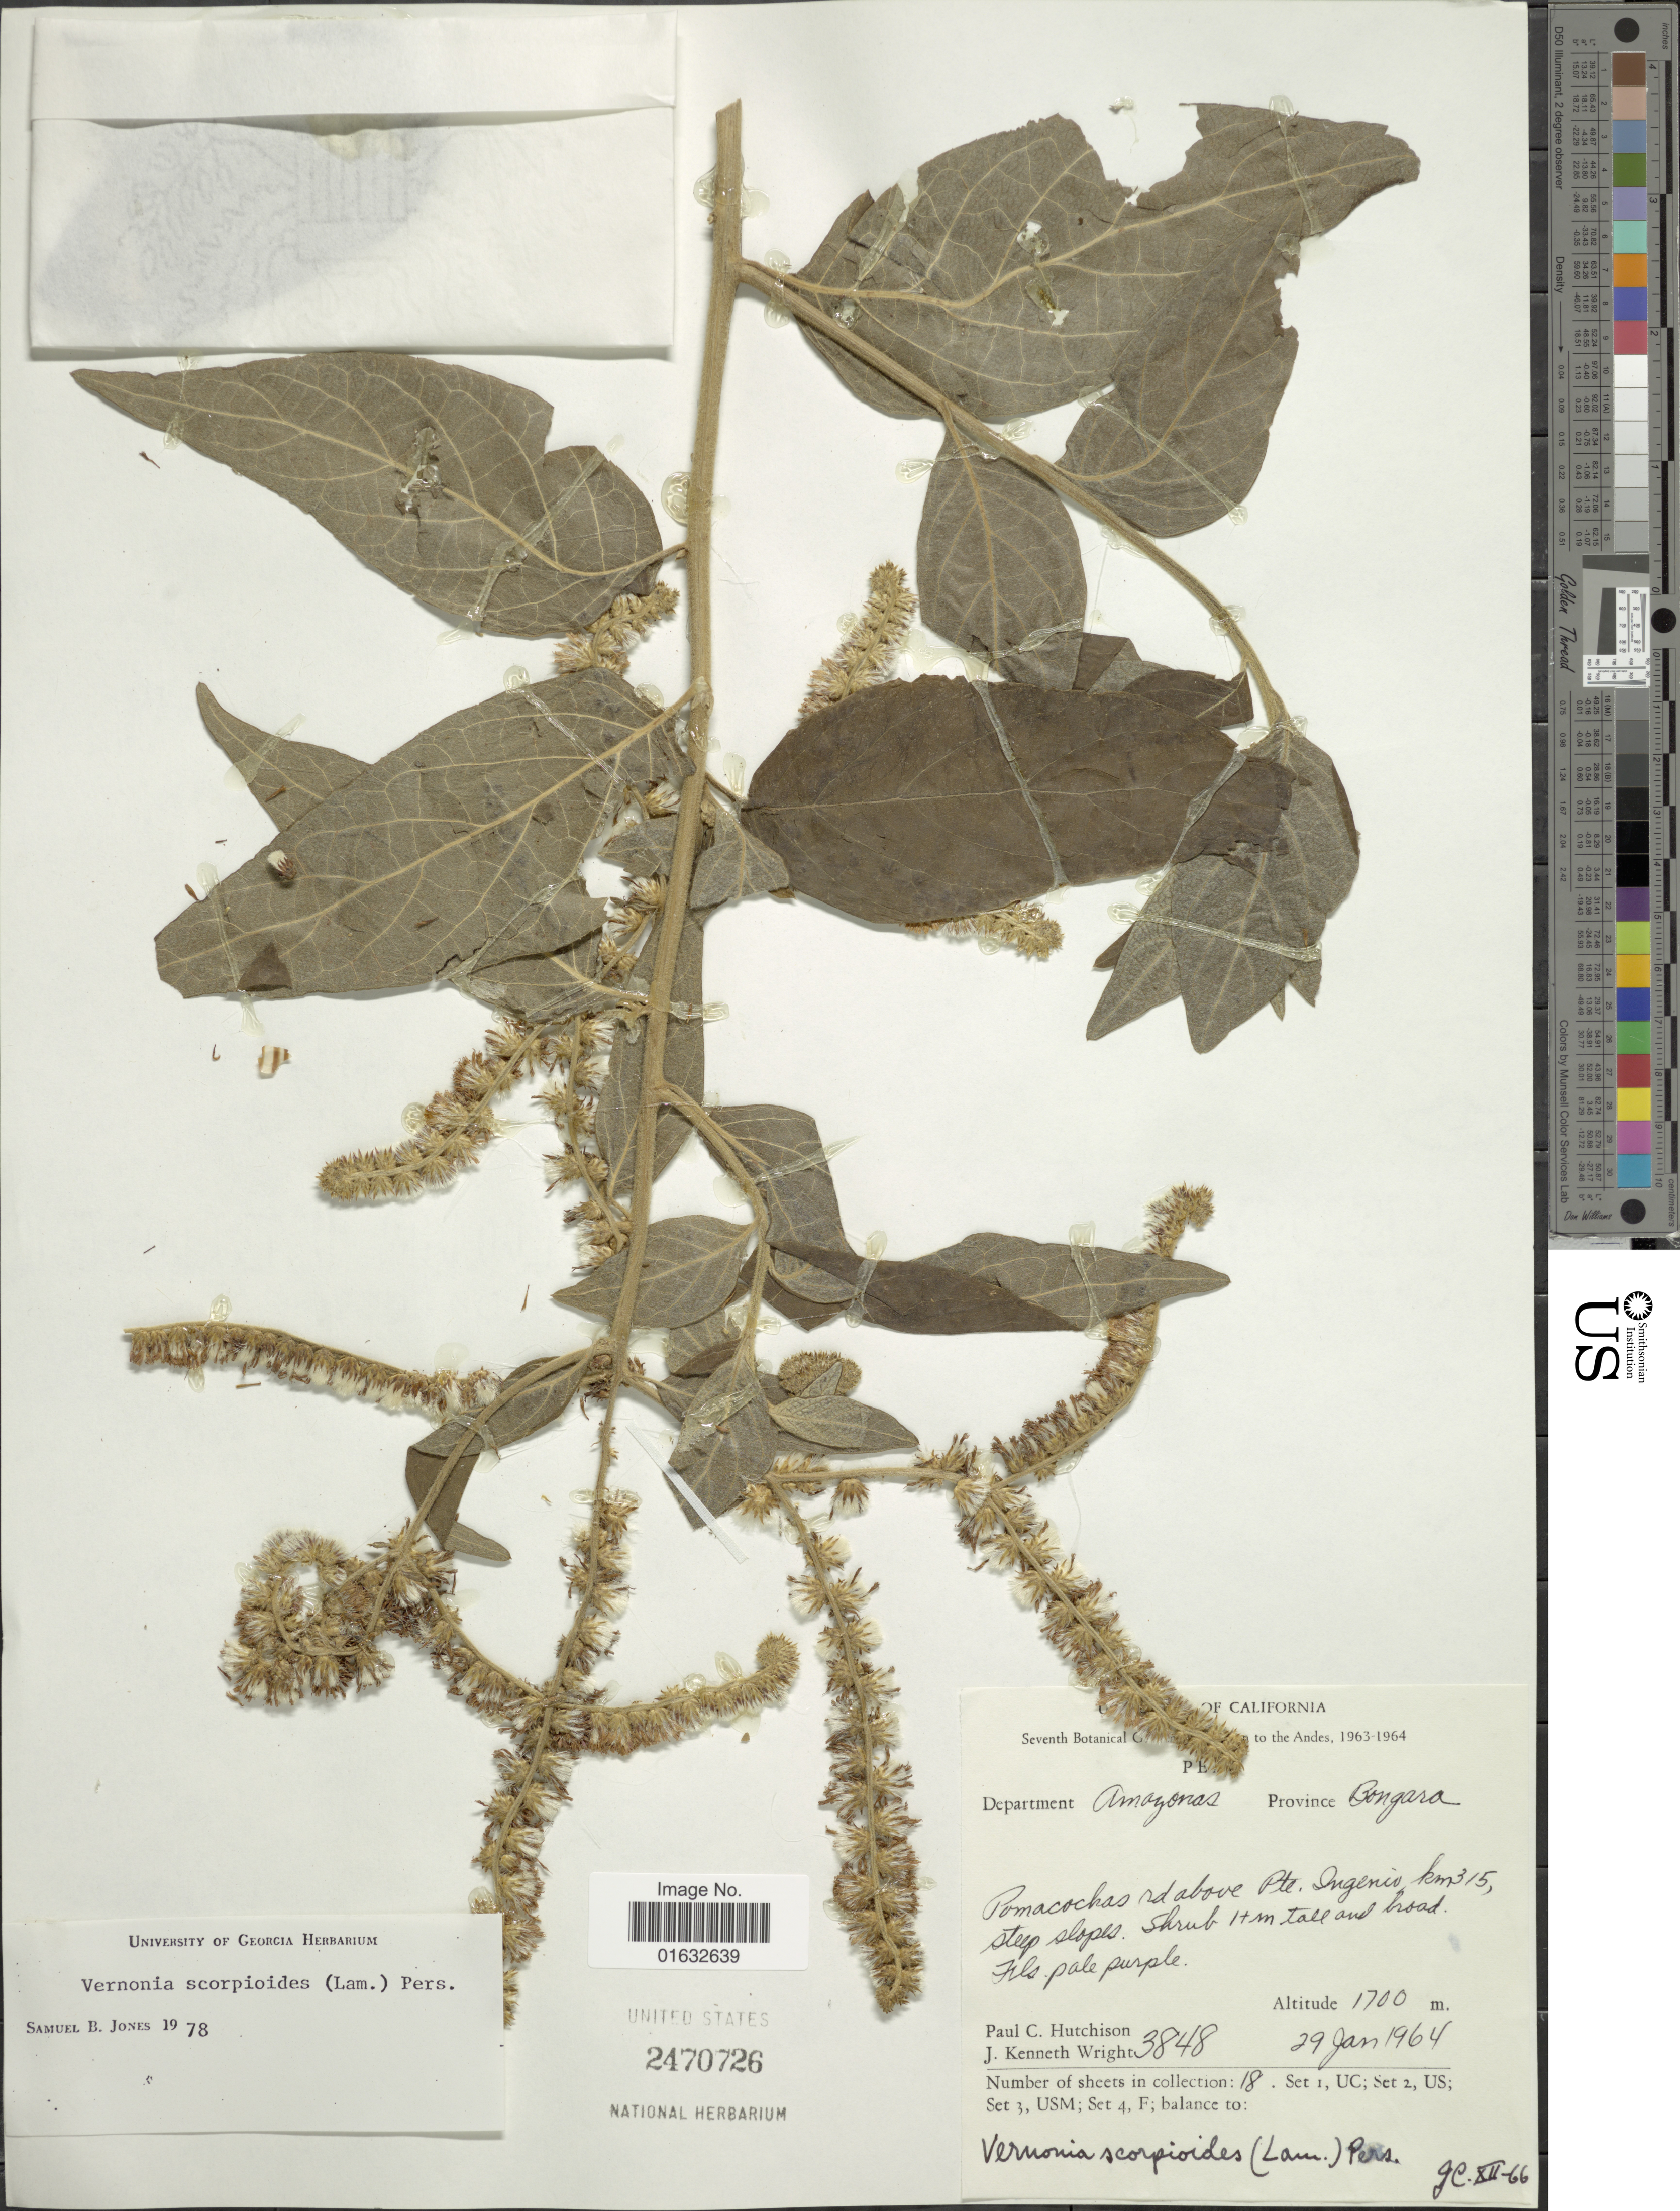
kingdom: Plantae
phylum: Tracheophyta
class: Magnoliopsida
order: Asterales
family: Asteraceae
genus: Cyrtocymura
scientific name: Cyrtocymura scorpioides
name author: (Lam.) H. Rob.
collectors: P. C. Hutchison & J. K. Wright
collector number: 3848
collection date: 1964-01-29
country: Peru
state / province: Amazonas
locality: Province Bongara. Romacochas rd above Pte. Ingenio km 315 steep slopes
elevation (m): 1700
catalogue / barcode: US 2470726